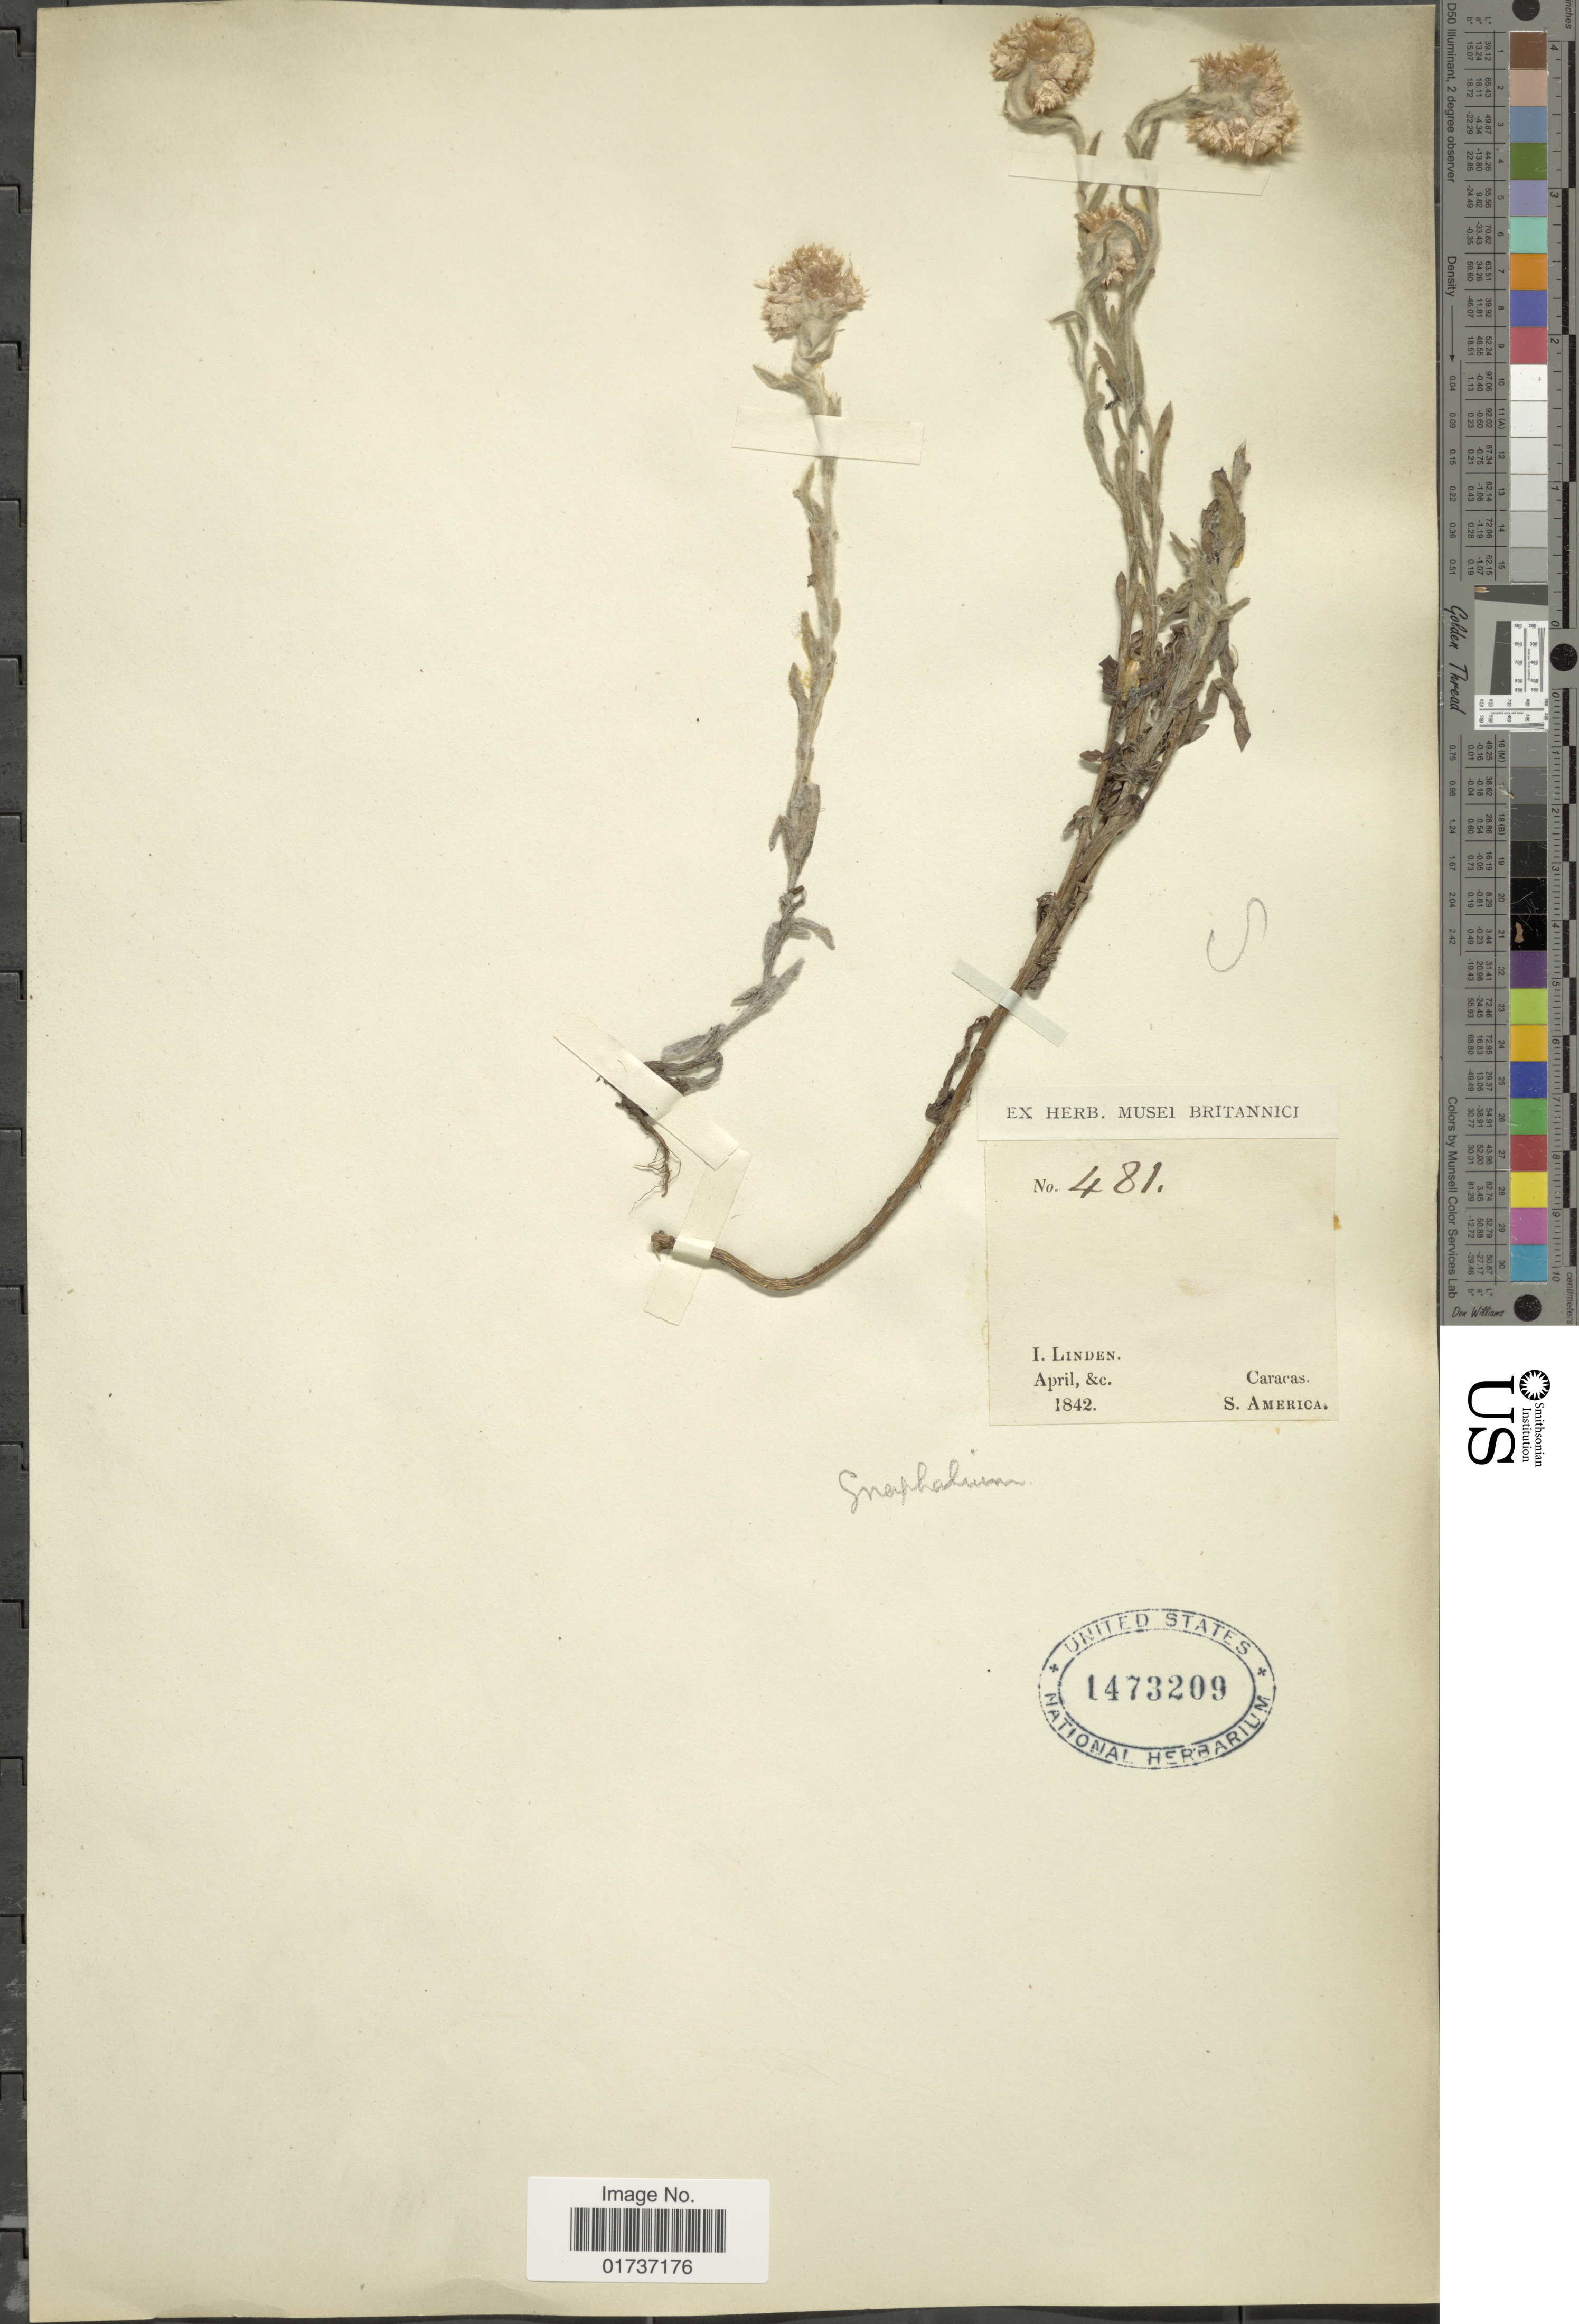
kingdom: Plantae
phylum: Tracheophyta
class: Magnoliopsida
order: Asterales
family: Asteraceae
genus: Gnaphalium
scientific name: Gnaphalium sp.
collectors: I. Linden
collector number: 481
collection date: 1842-04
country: Venezuela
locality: Caracas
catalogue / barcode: US 1473209